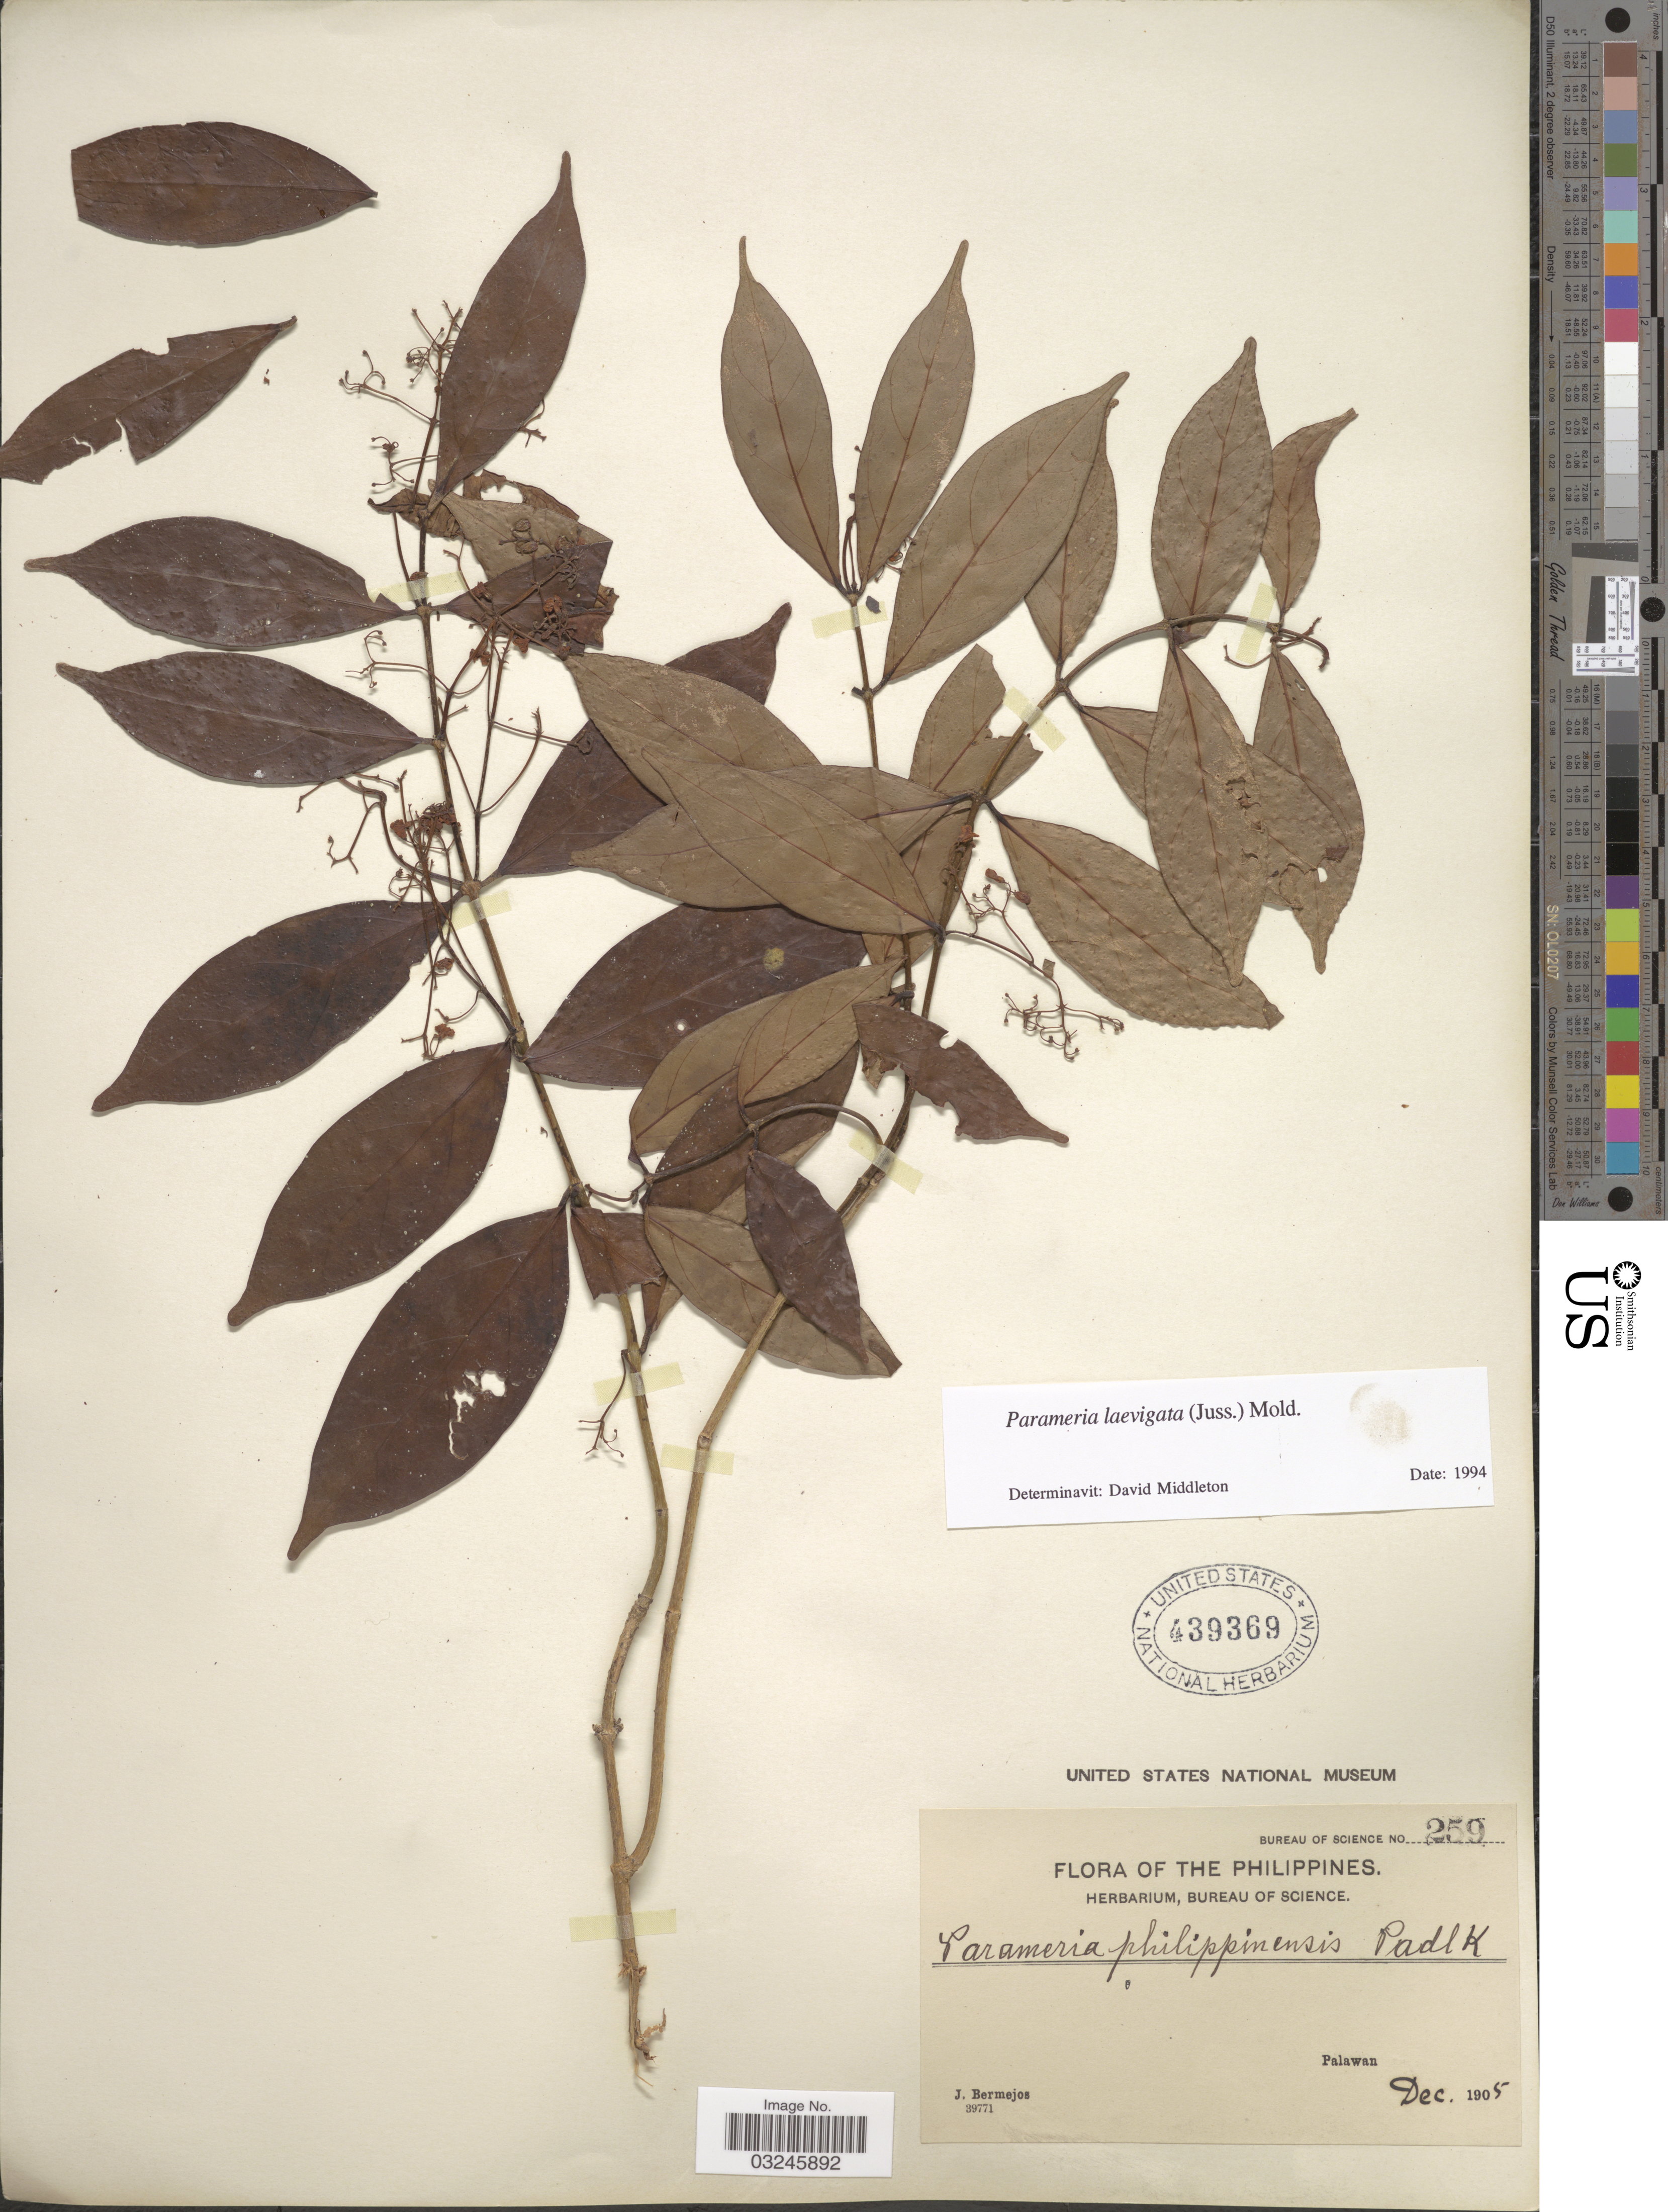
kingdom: Plantae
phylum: Tracheophyta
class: Magnoliopsida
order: Gentianales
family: Apocynaceae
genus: Parameria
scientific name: Parameria laevigata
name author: (Juss.) Moldenke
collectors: J. Bermejos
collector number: Bureau of Science 259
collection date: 1905-12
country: Philippines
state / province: Mimaropa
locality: Palawan.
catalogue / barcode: US 439369